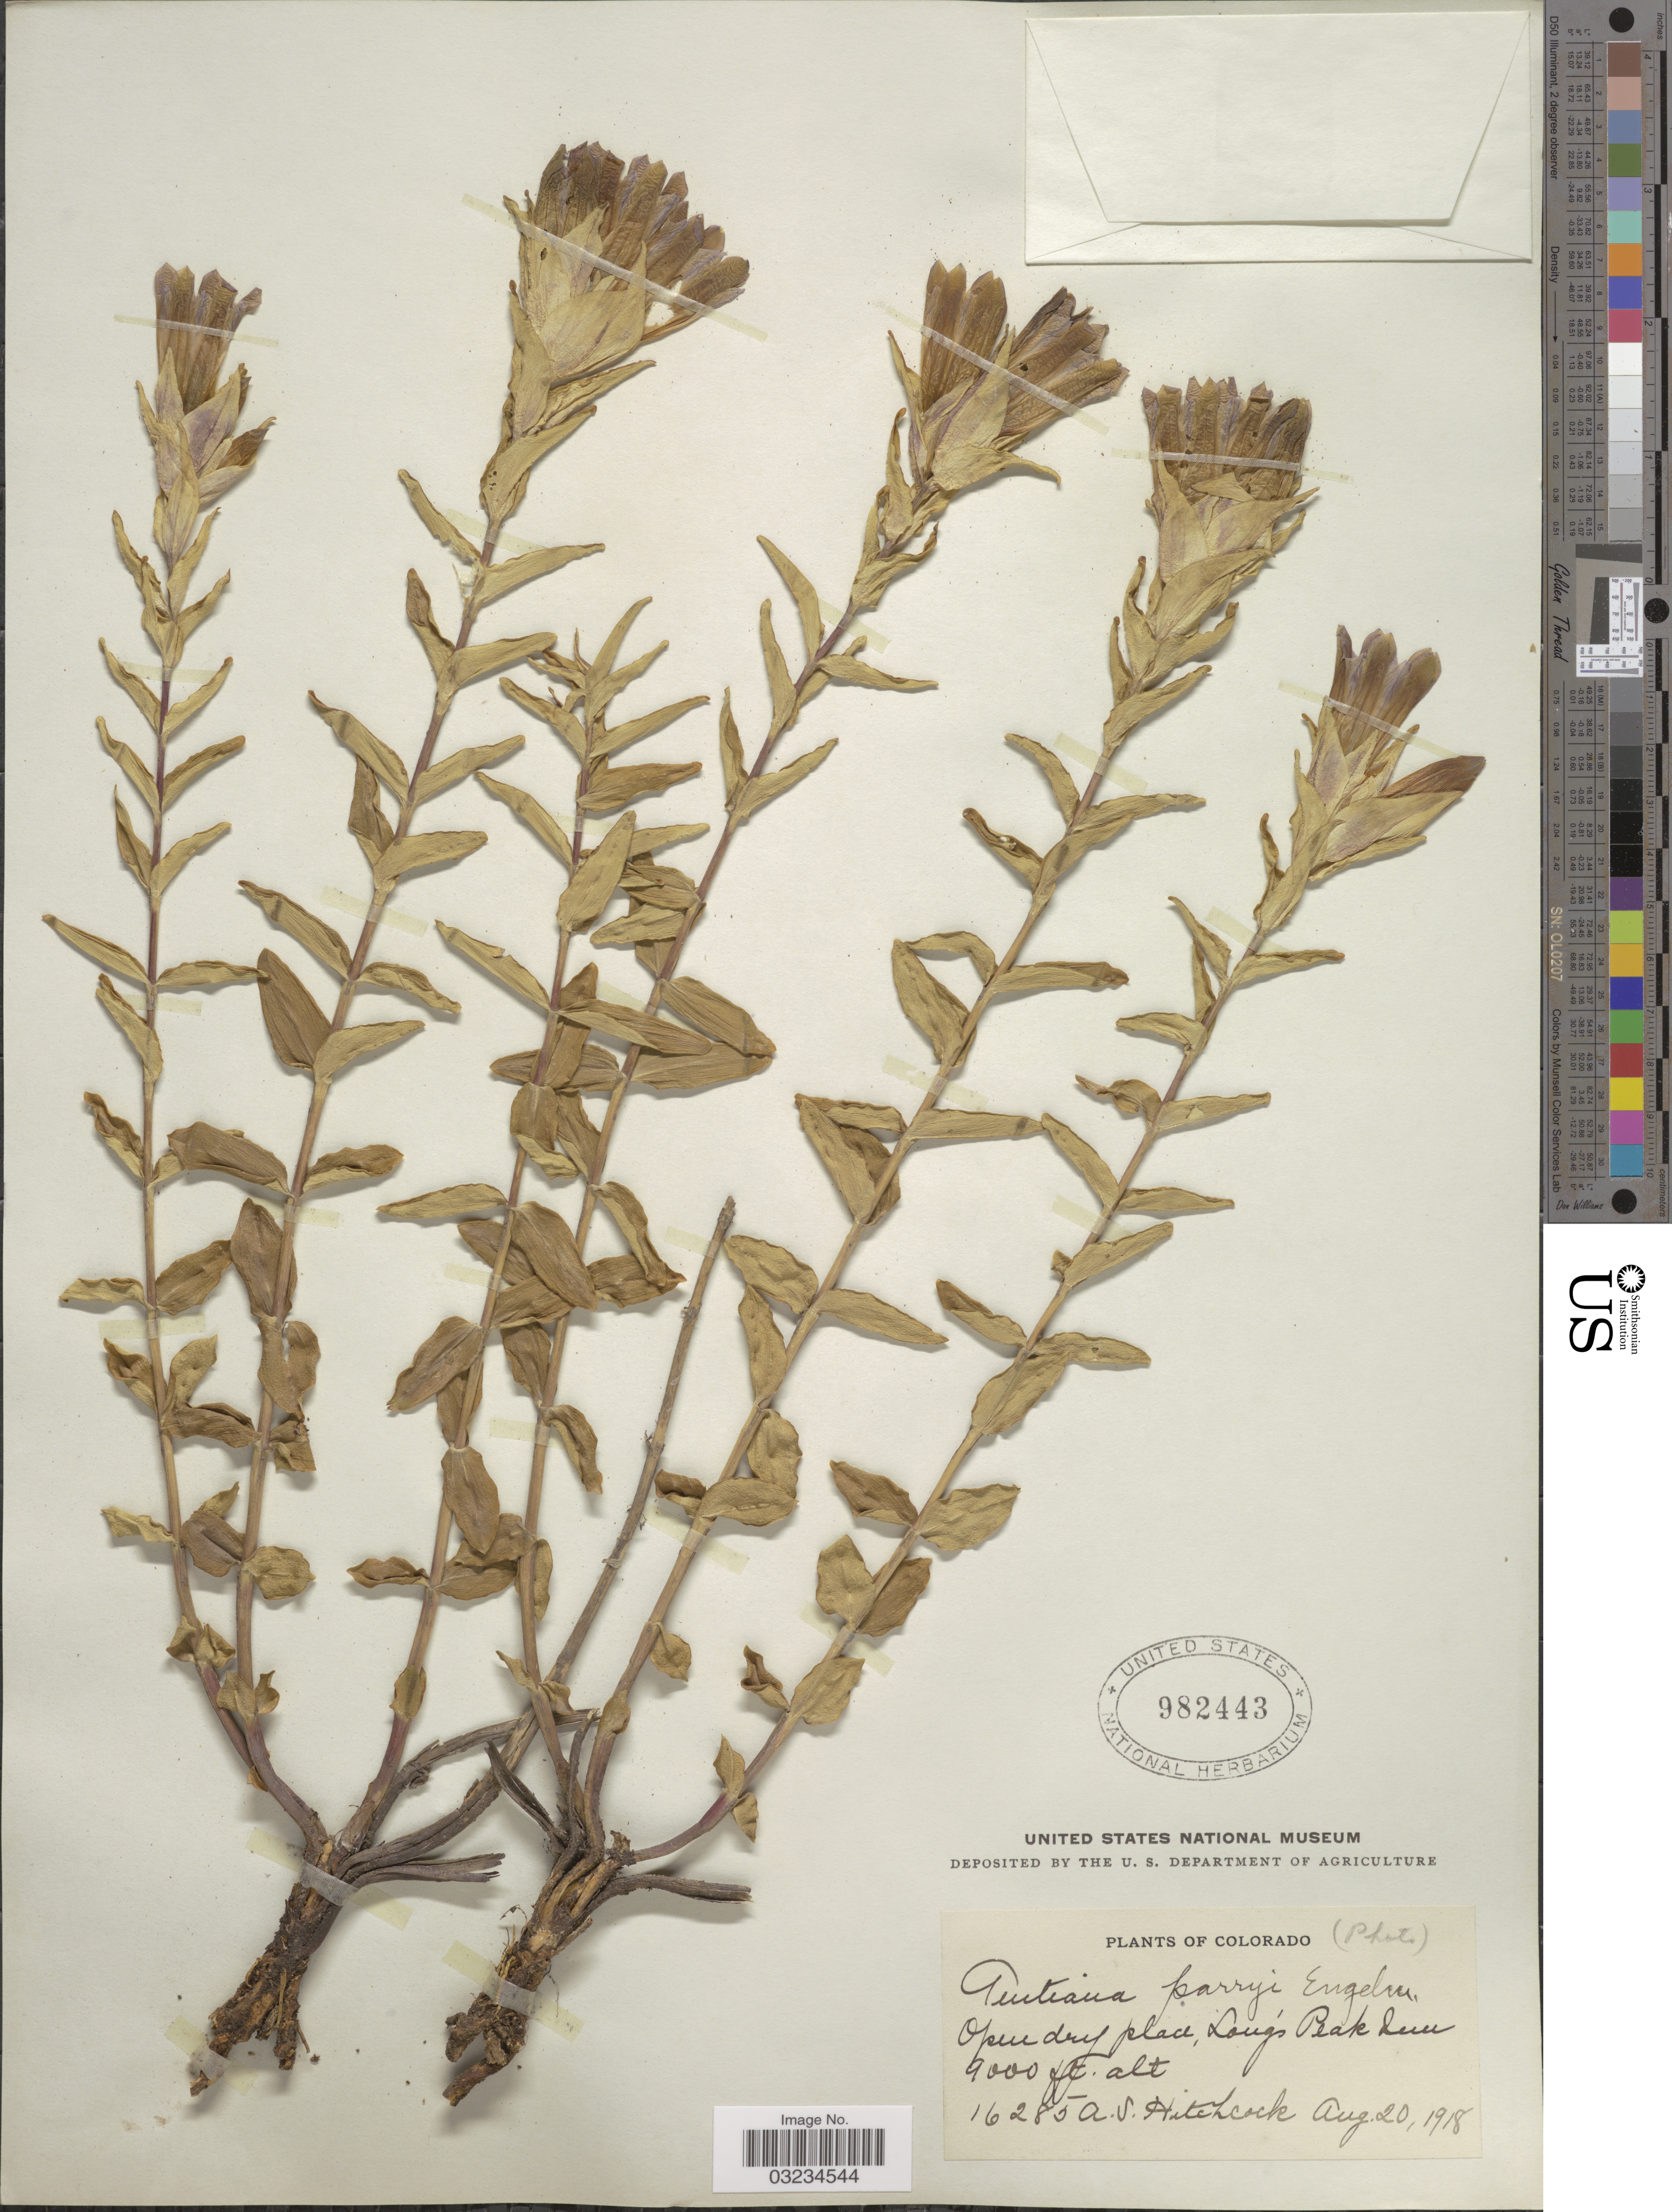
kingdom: Plantae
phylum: Tracheophyta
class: Magnoliopsida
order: Gentianales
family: Gentianaceae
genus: Gentiana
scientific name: Gentiana parryi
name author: Engelm.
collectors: A. S. Hitchcock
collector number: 16285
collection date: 1918-08-20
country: United States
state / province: Colorado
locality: Open dry places, Long's Peak Inn.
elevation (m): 2743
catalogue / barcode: US 982443